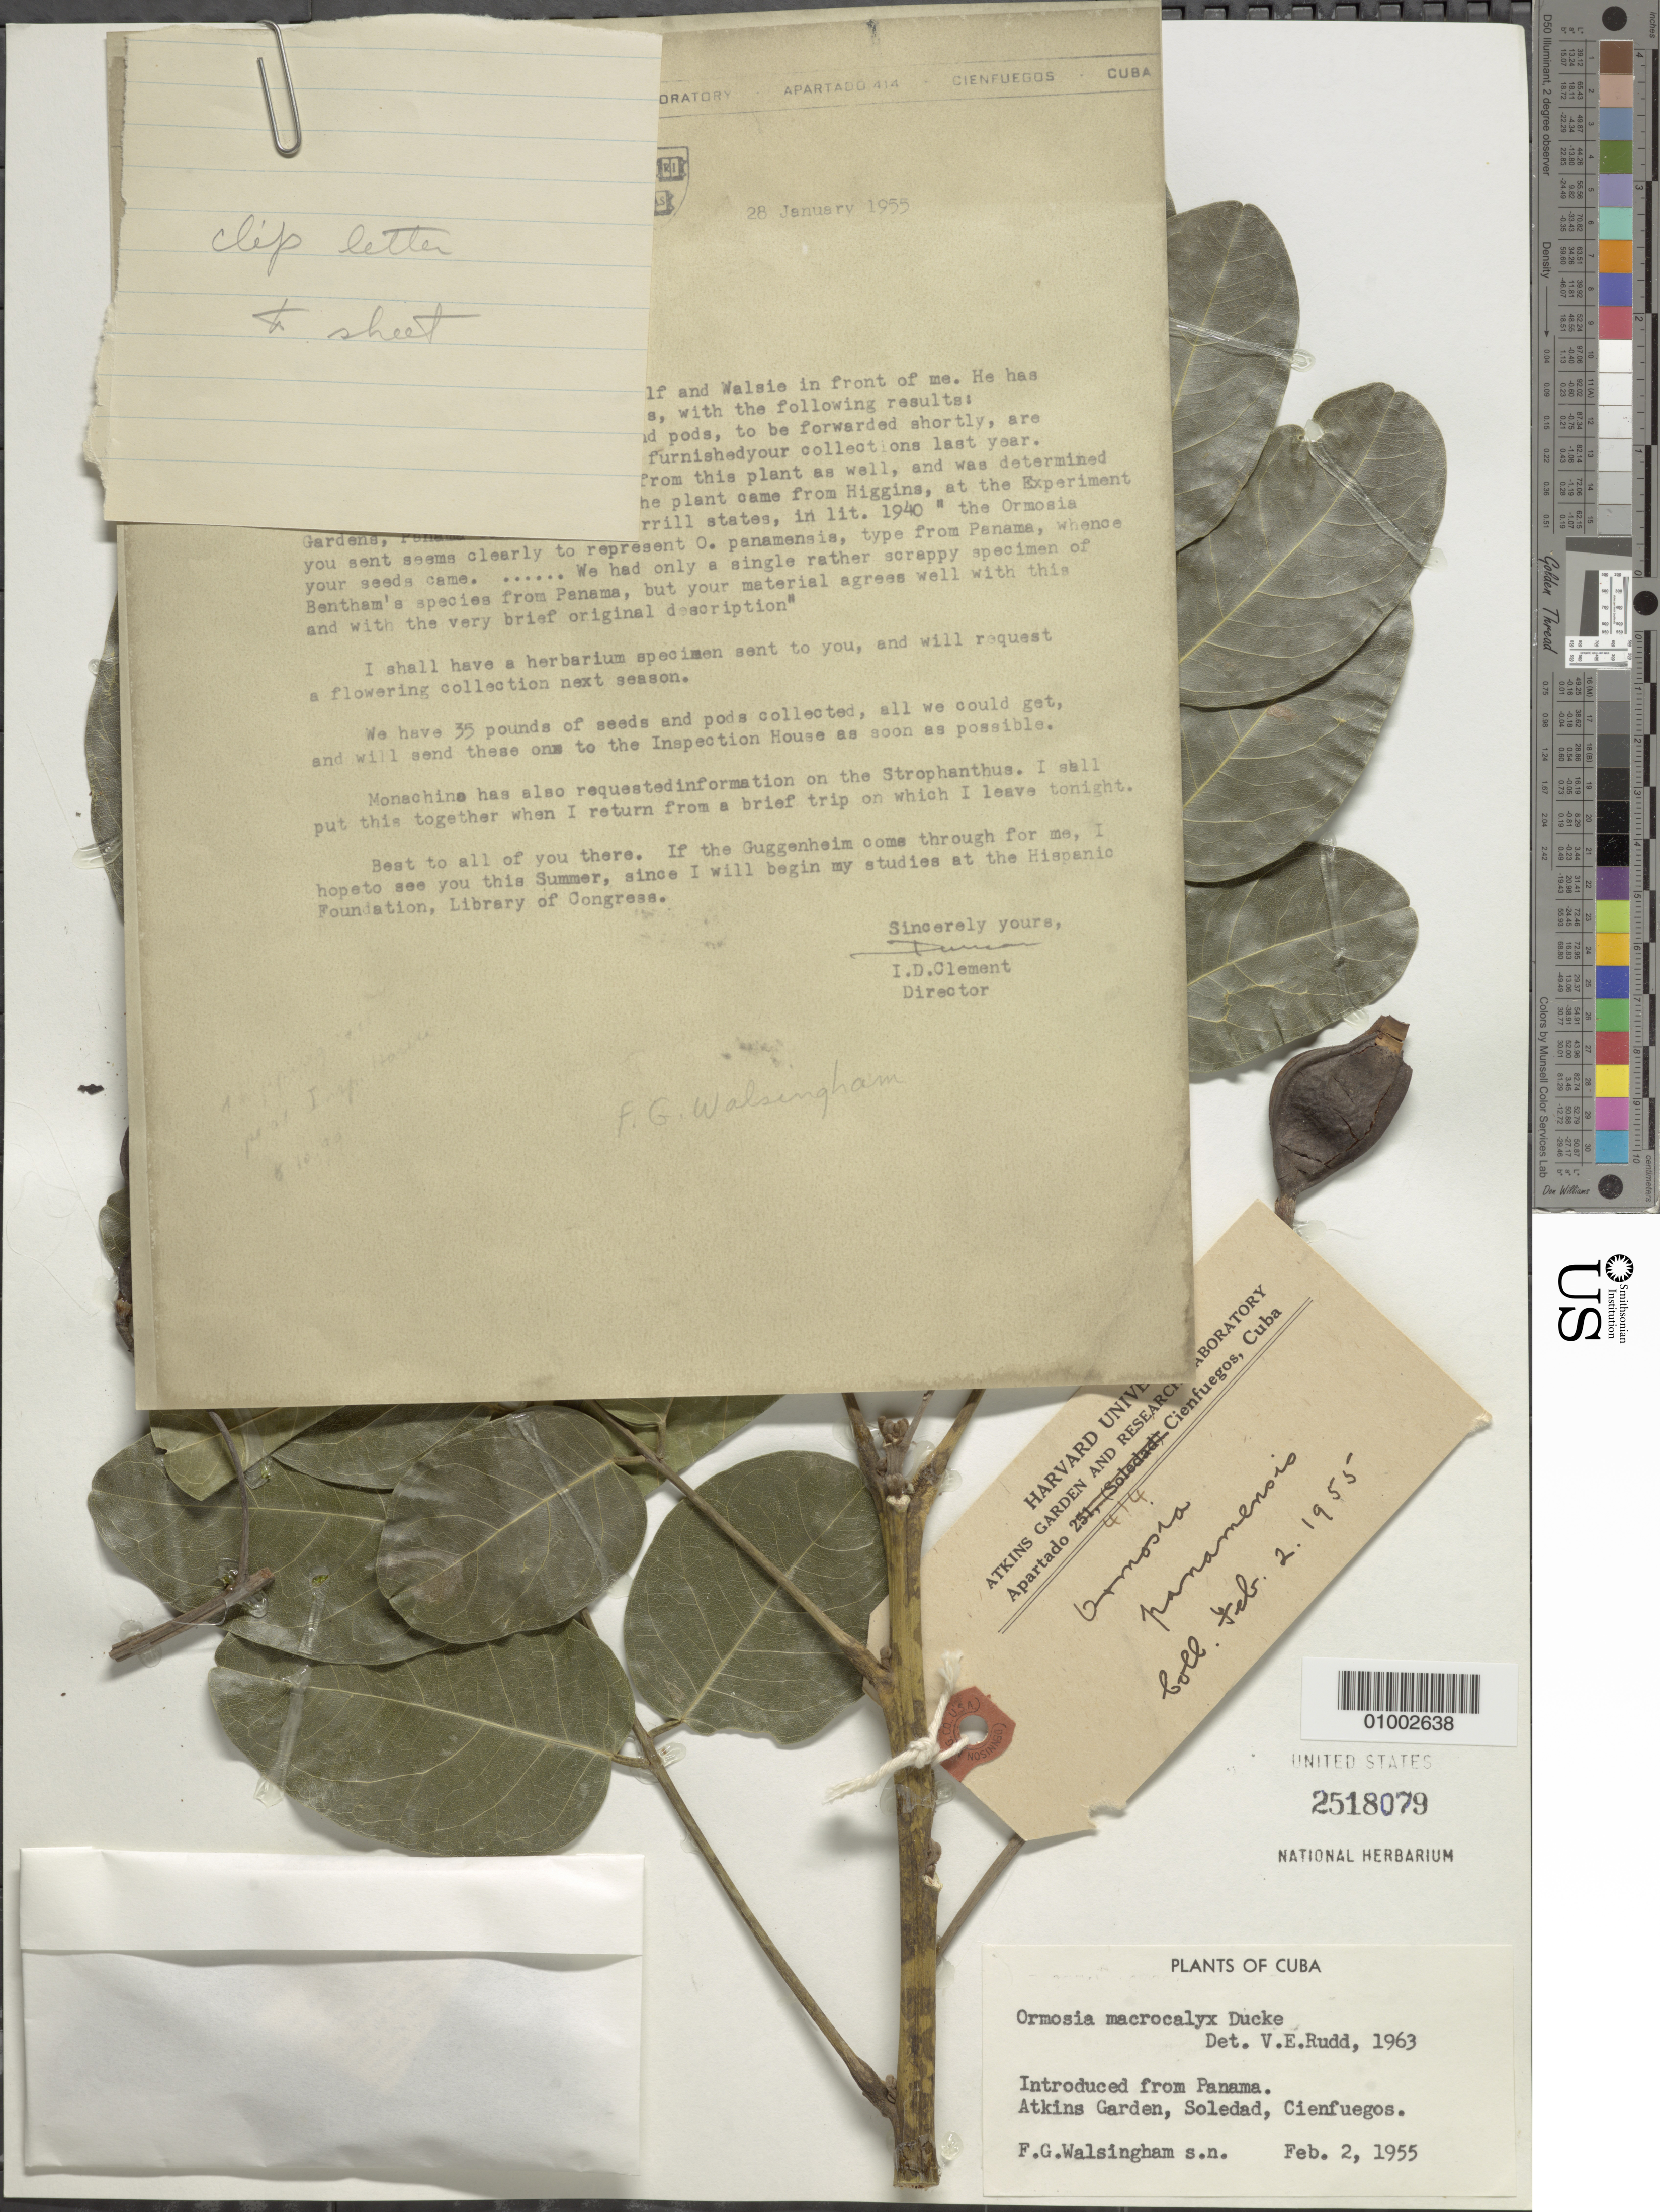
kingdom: Plantae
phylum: Tracheophyta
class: Magnoliopsida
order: Fabales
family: Fabaceae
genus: Ormosia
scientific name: Ormosia macrocalyx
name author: Ducke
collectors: F. Walsingham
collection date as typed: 02 Feb 1955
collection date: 1955-02-02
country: Cuba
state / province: Cienfuegos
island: Cuba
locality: Atkins Garden, Soledad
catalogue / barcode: US 2518079